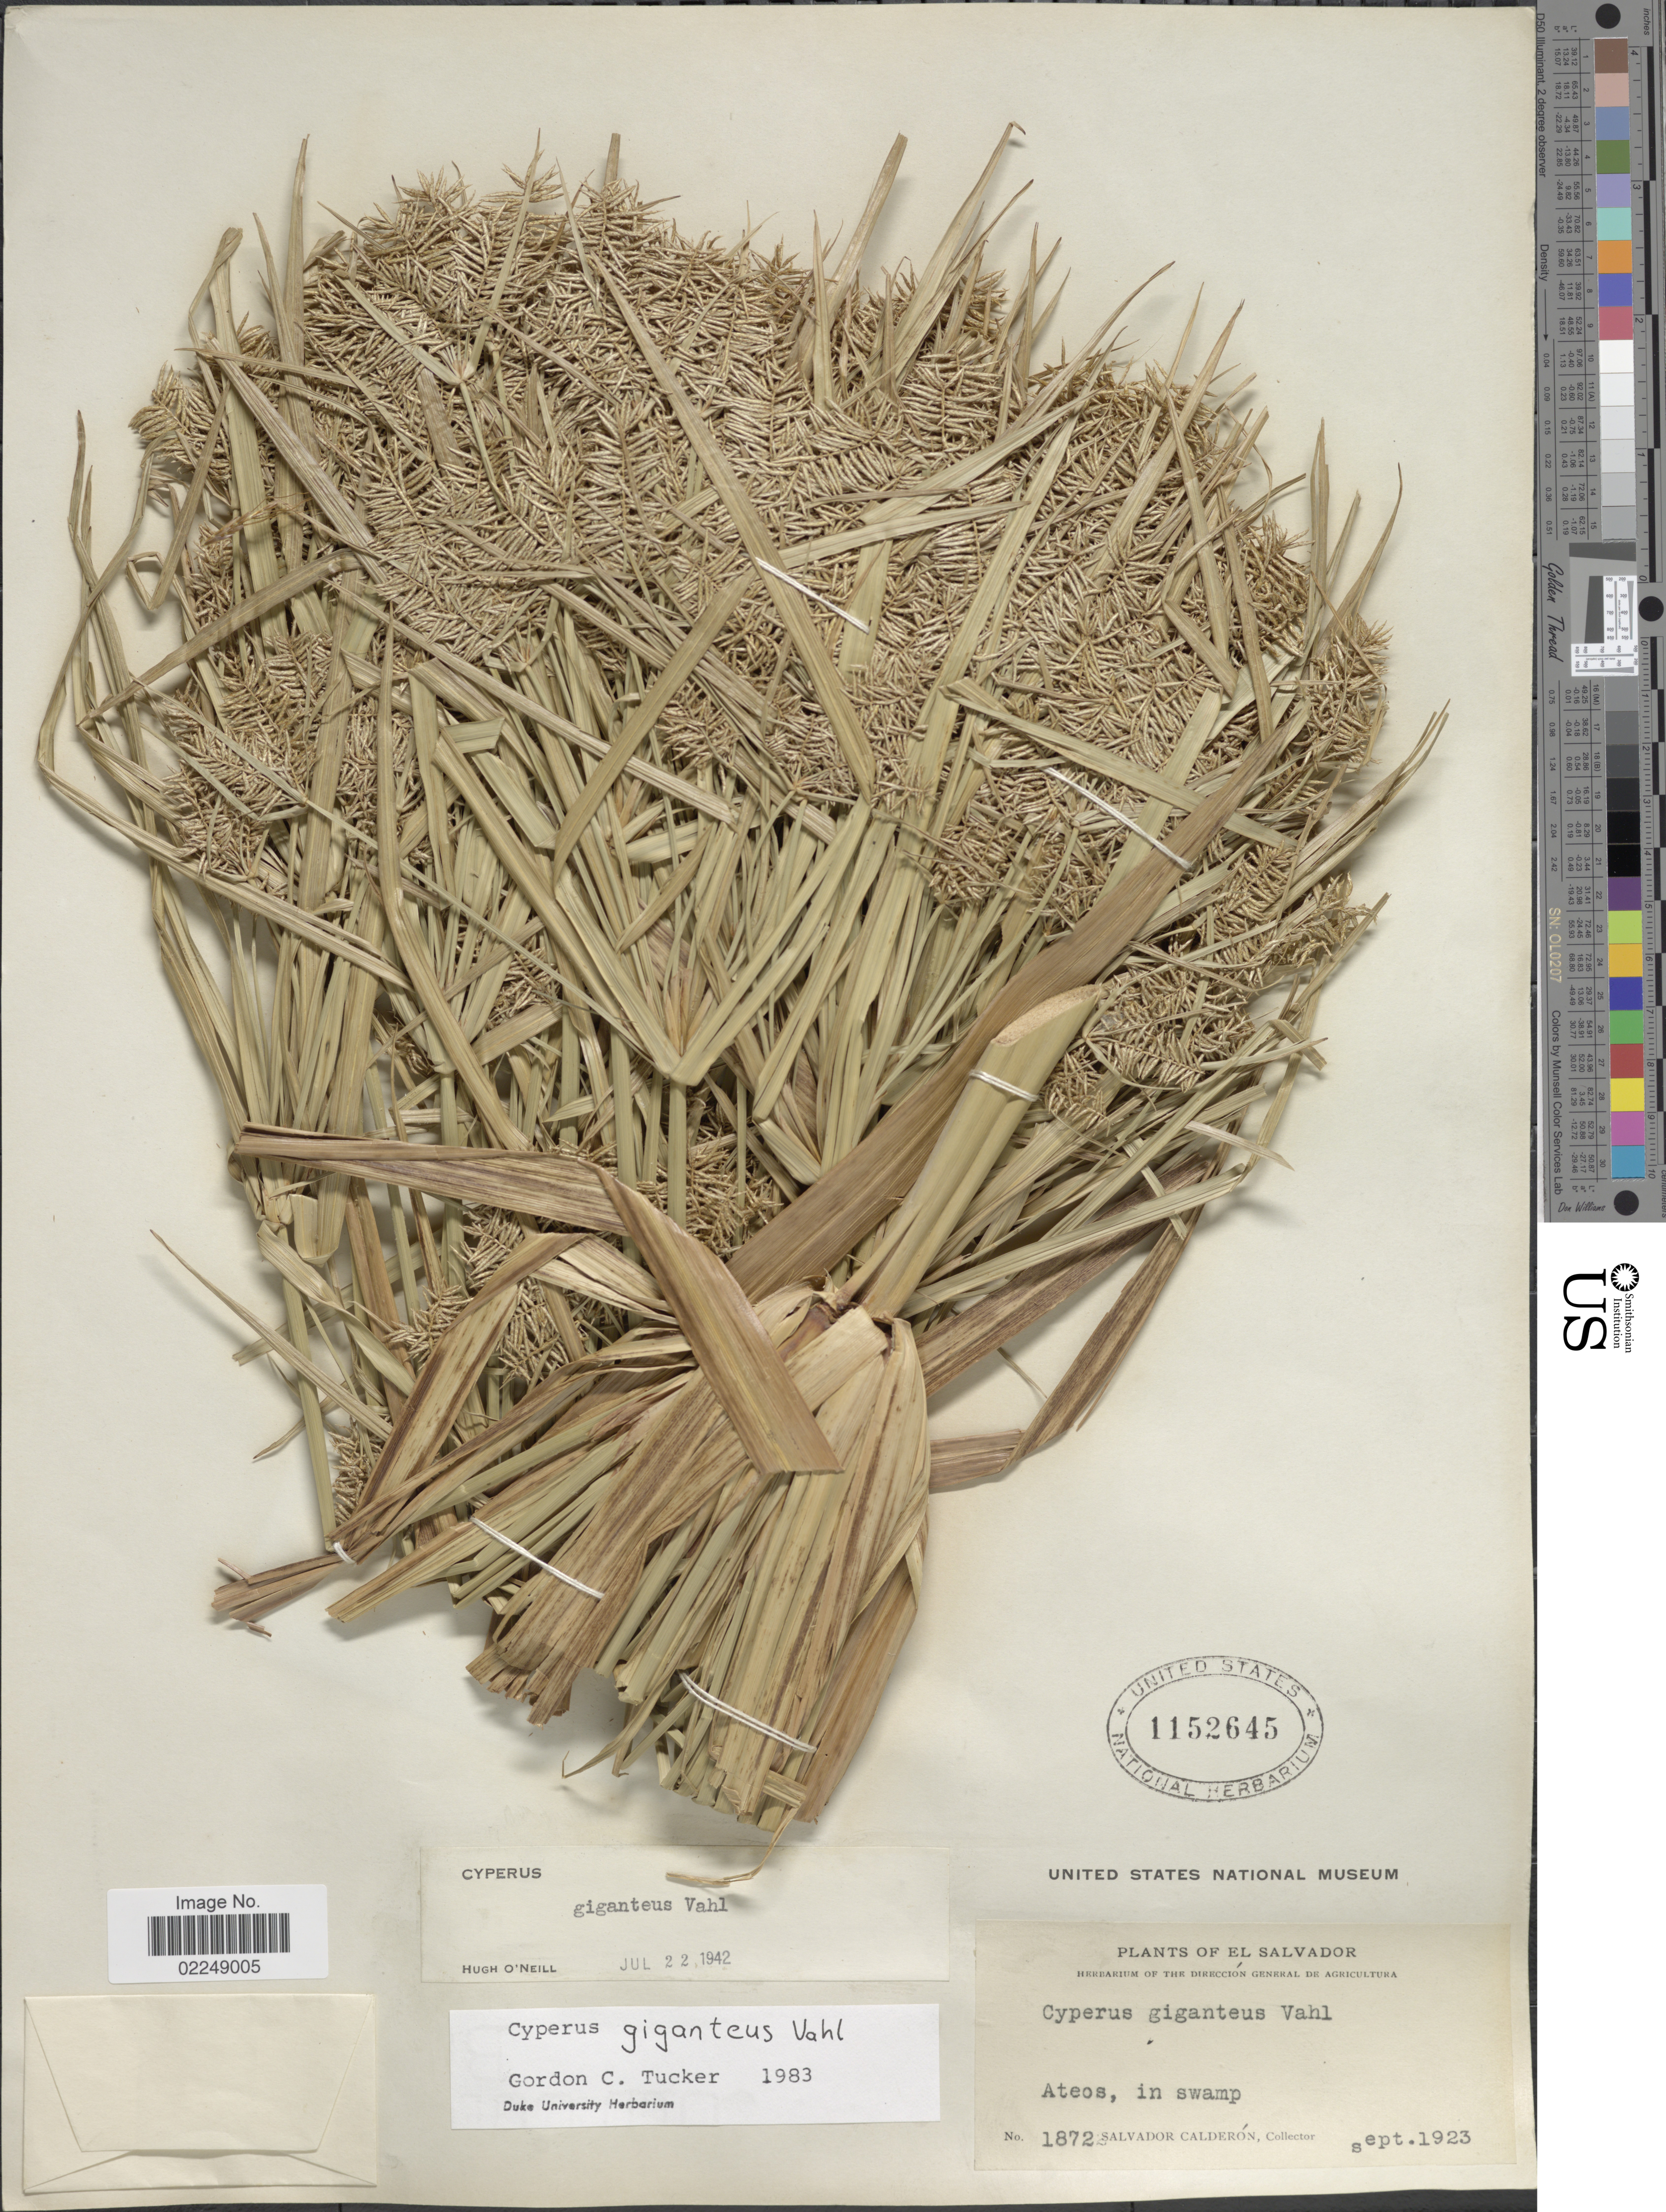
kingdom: Plantae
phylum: Tracheophyta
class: Liliopsida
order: Poales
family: Cyperaceae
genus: Cyperus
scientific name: Cyperus giganteus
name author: Vahl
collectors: S. Calderón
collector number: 1872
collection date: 1923-09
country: El Salvador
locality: Ateos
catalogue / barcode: US 1152645